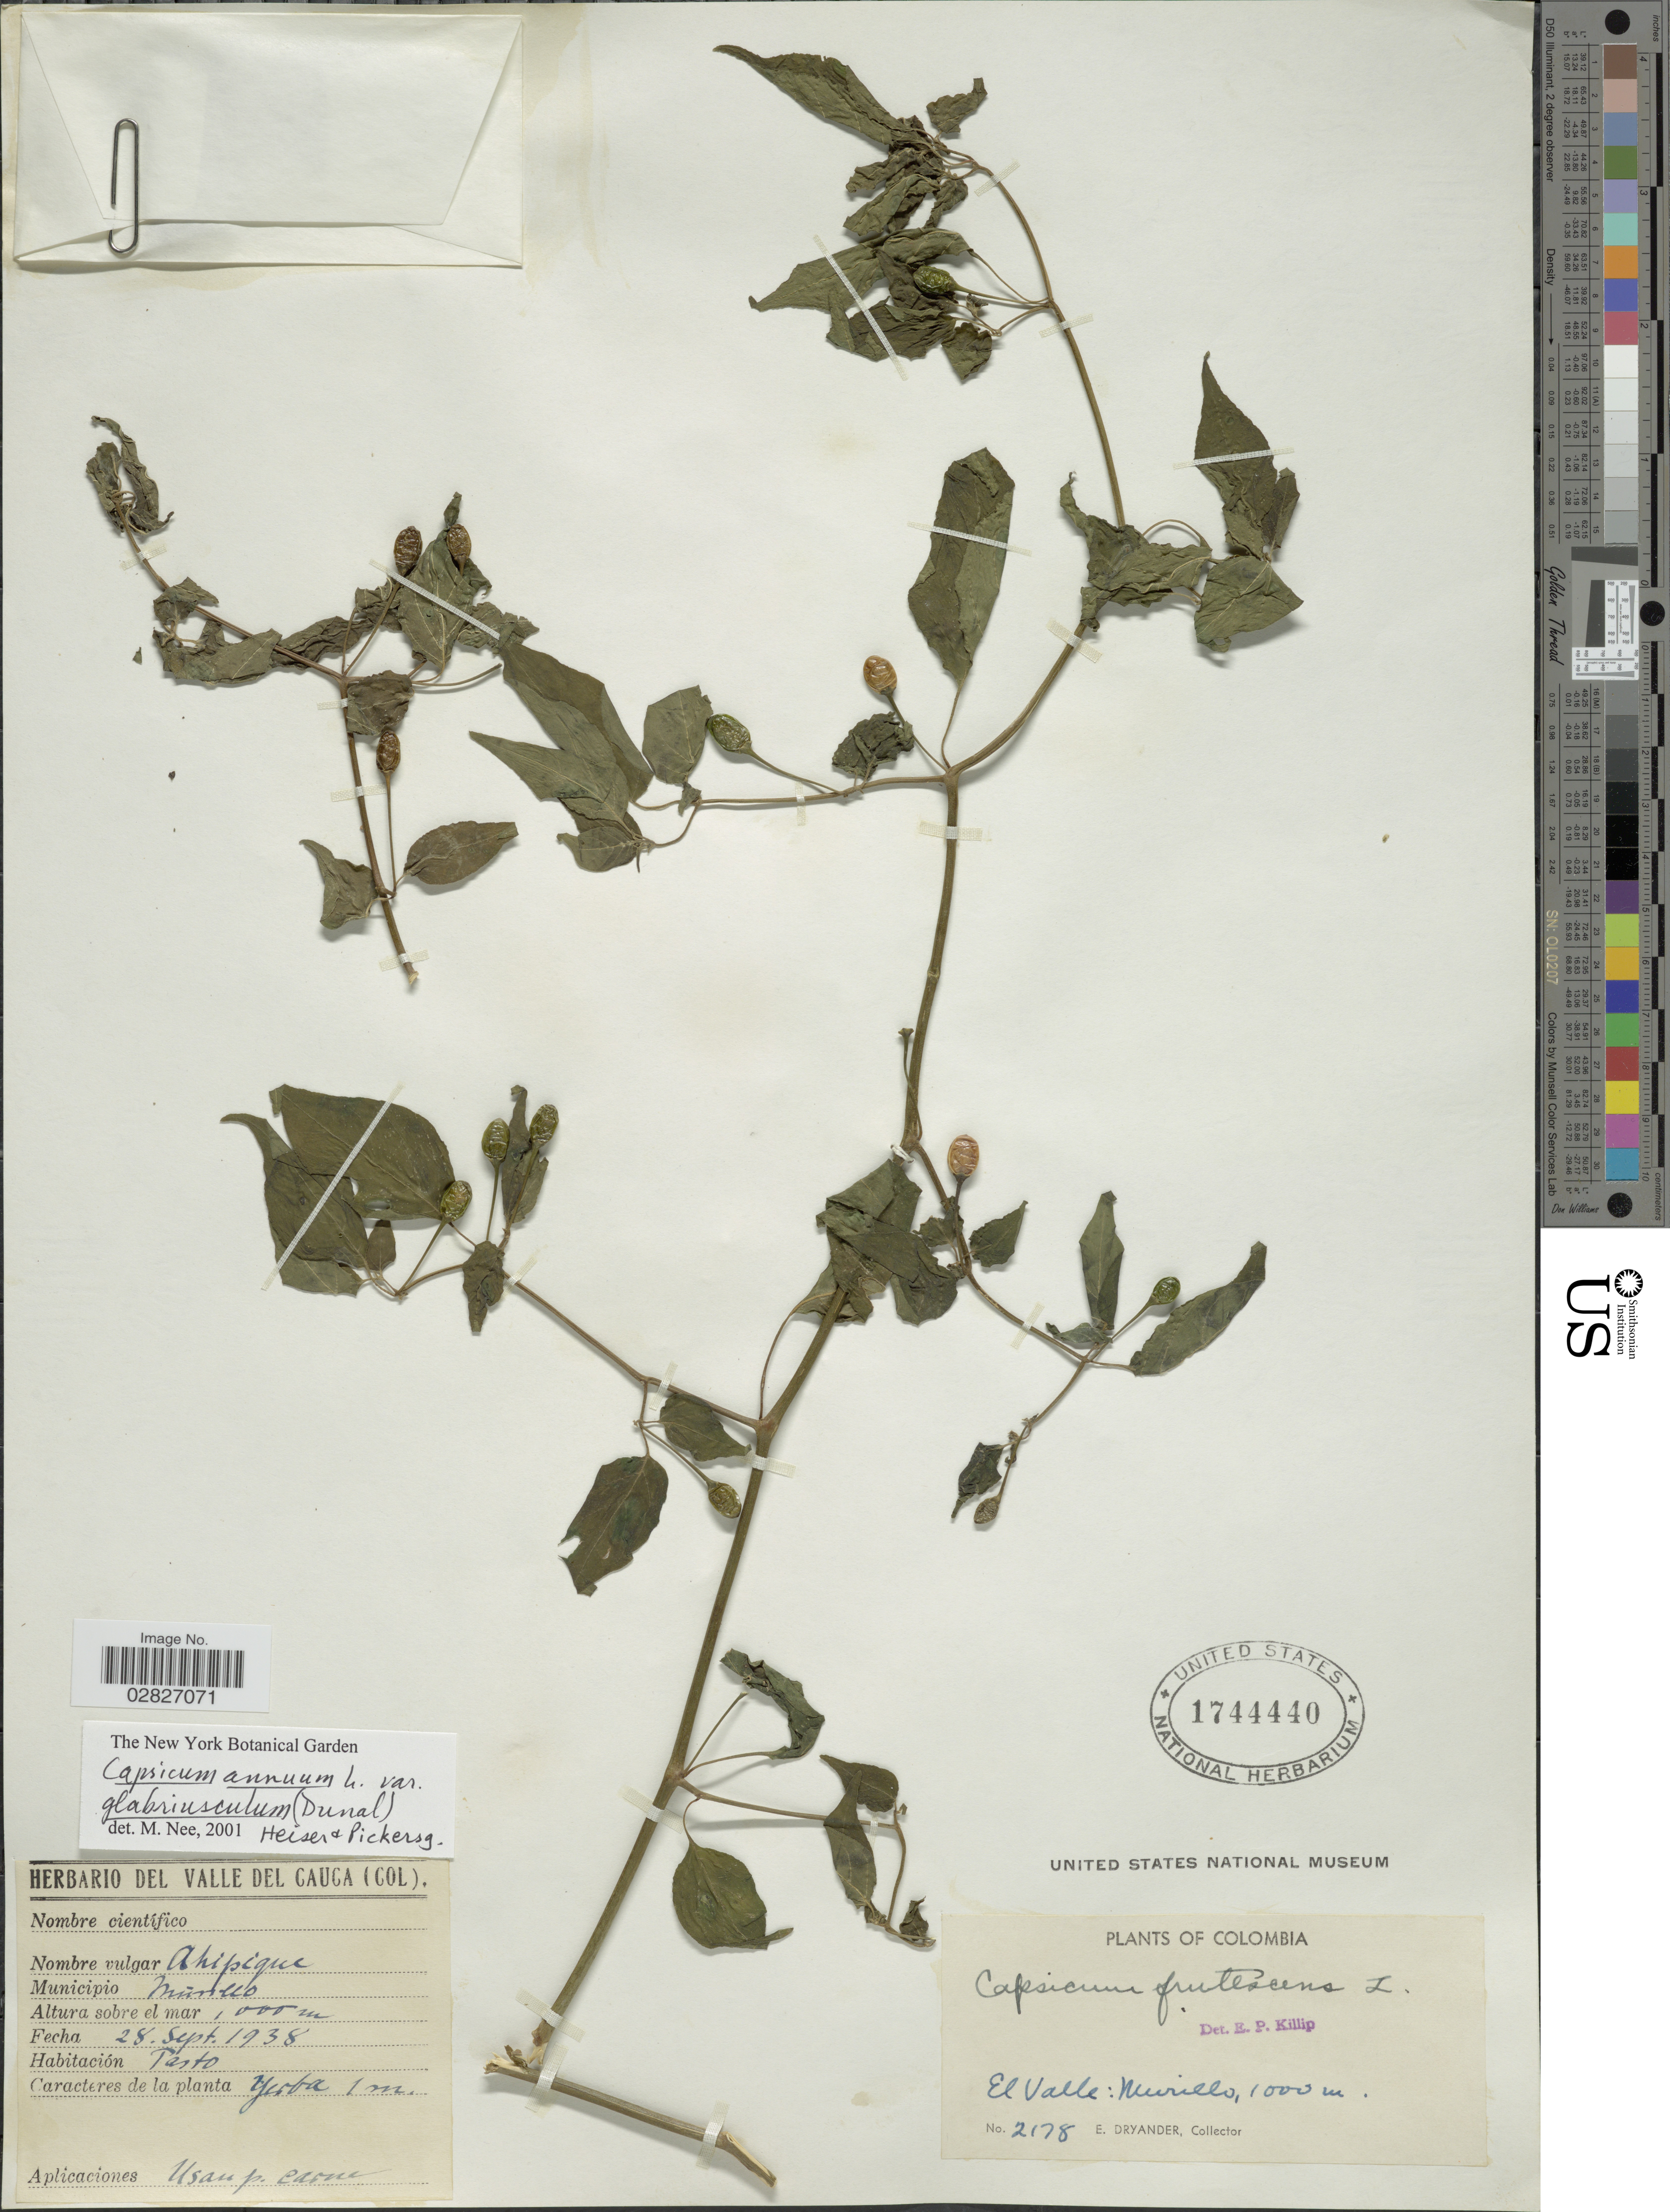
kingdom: Plantae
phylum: Tracheophyta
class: Magnoliopsida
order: Solanales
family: Solanaceae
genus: Capsicum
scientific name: Capsicum annuum var. glabriusculum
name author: (Dunal) Heiser & Pickersgill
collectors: E. Dryander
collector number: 2178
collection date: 1938-09-28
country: Colombia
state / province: Valle del Cauca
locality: Municipio Murillo, El Valle.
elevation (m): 1000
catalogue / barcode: US 1744440